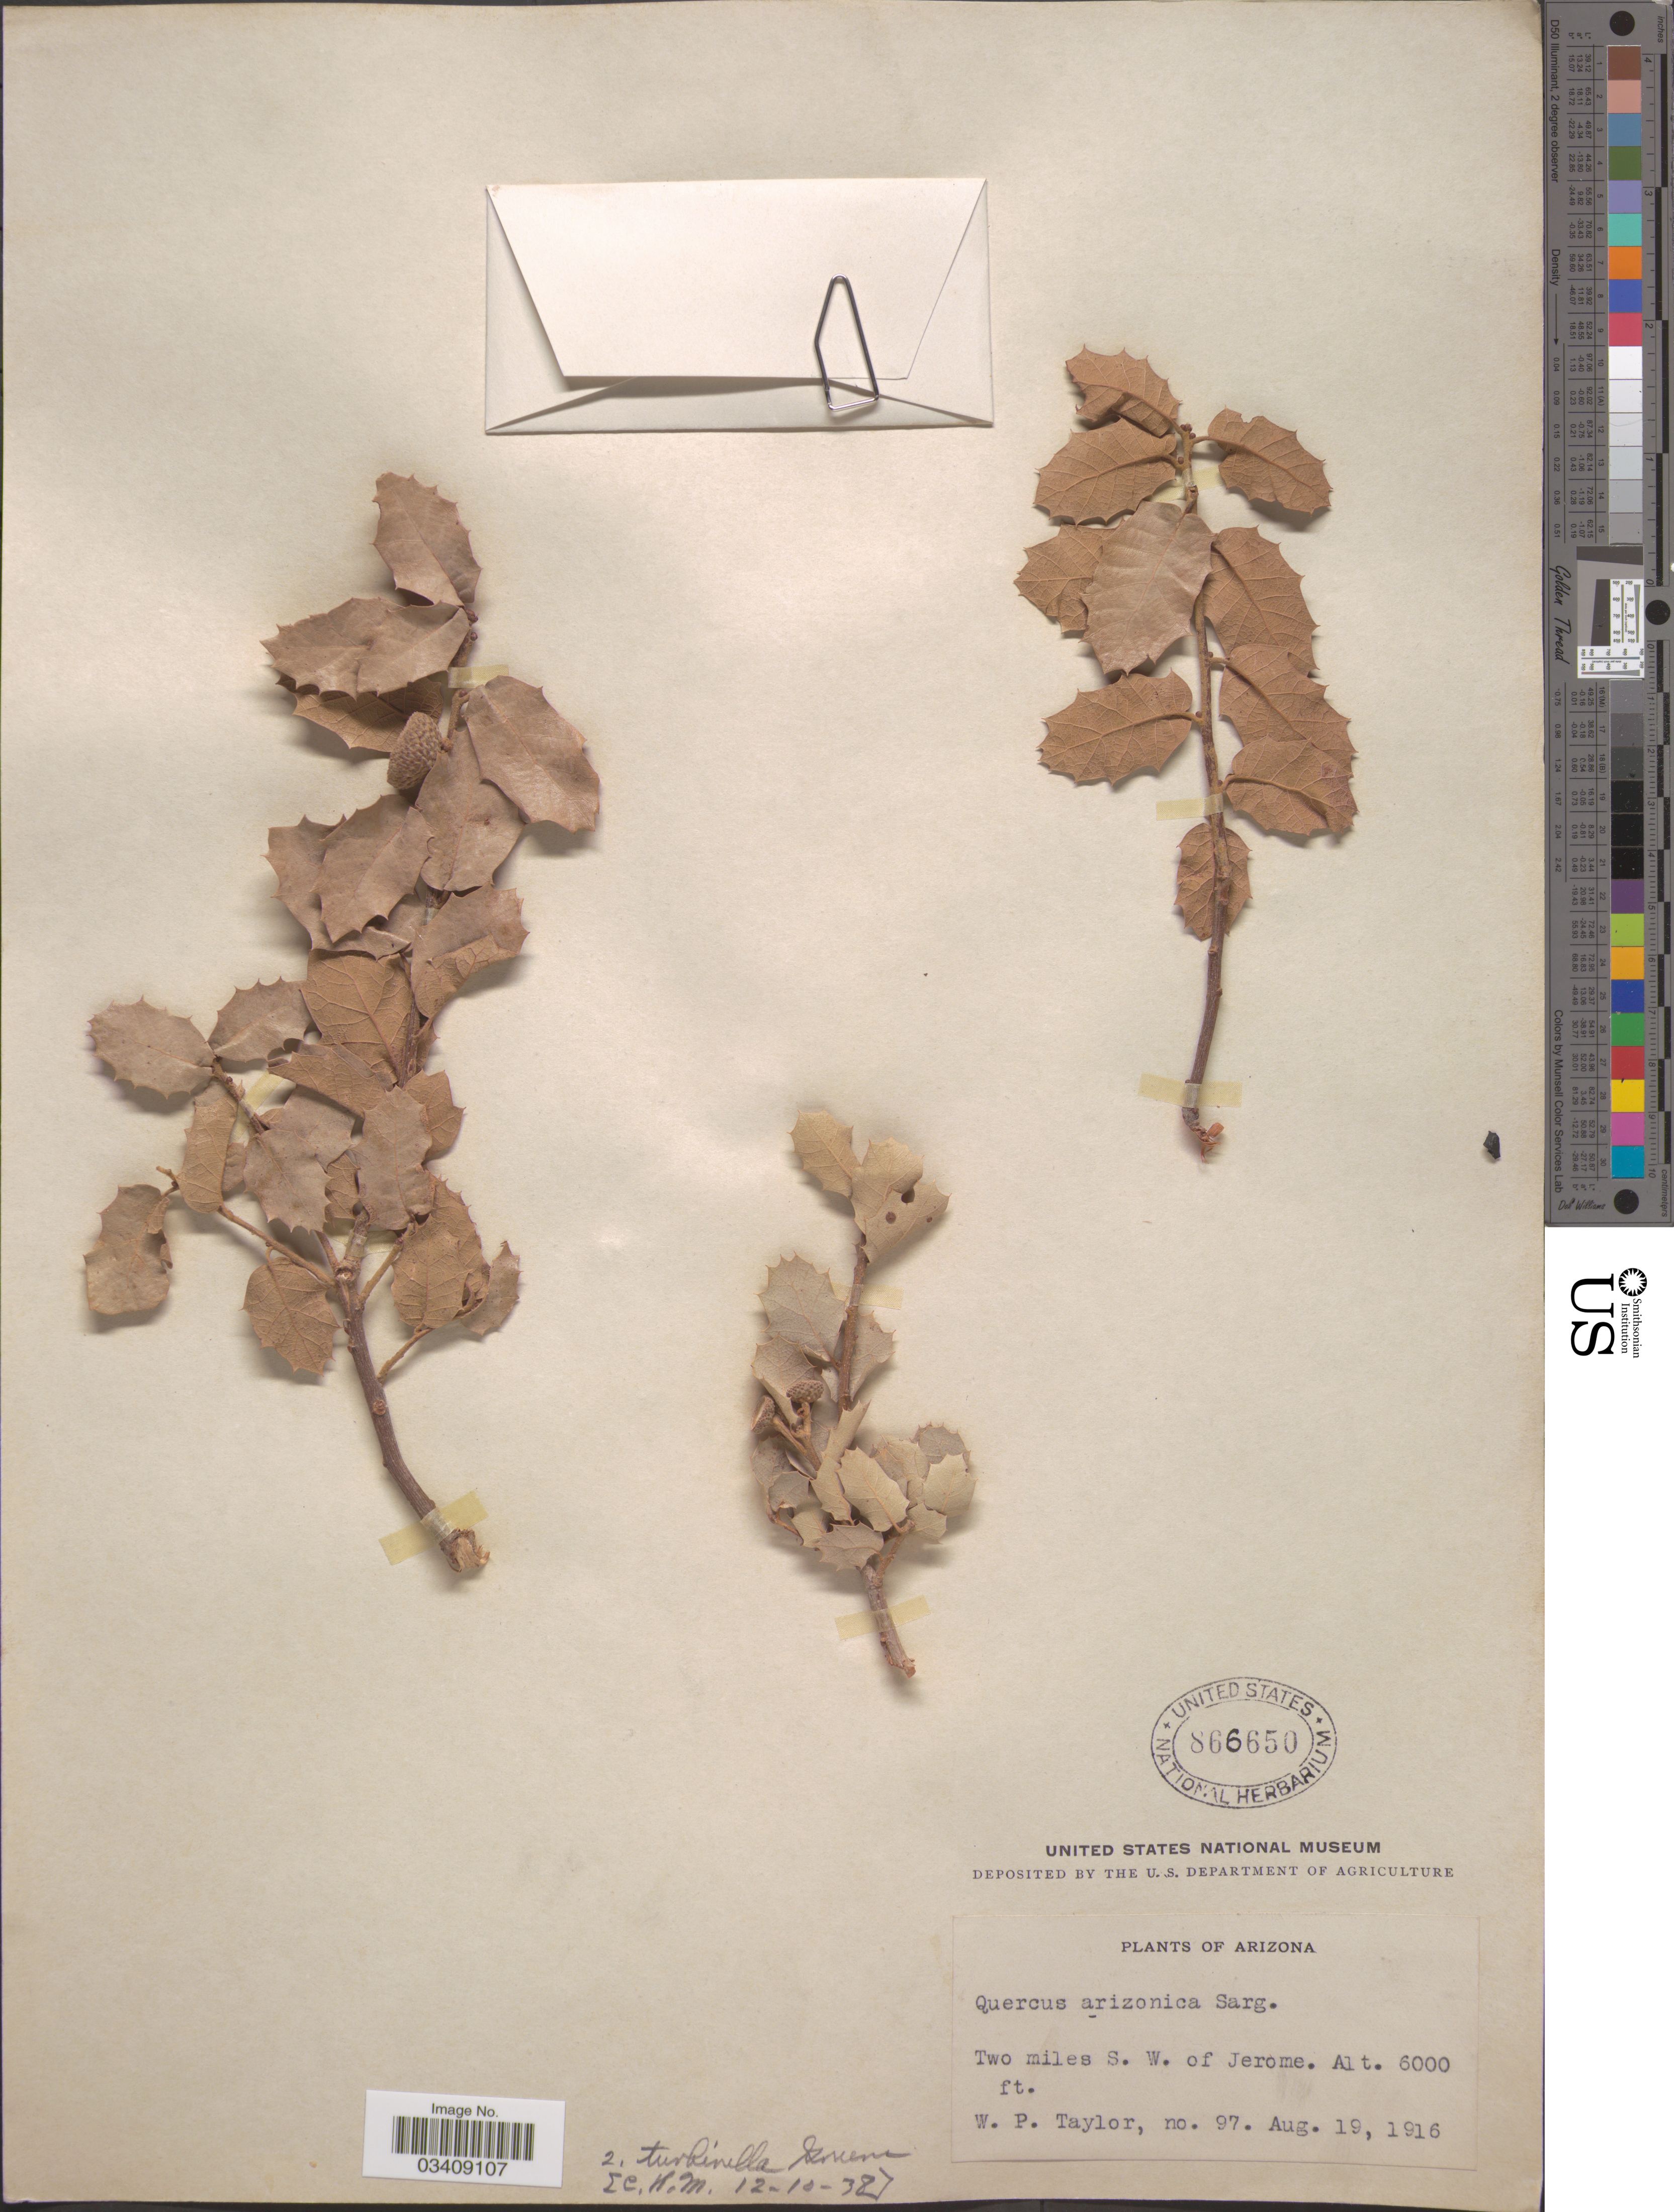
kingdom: Plantae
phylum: Tracheophyta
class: Magnoliopsida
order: Fagales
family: Fagaceae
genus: Quercus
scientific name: Quercus turbinella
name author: Greene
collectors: W. P. Taylor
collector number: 97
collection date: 1916-08-19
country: United States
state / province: Arizona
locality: Two miles S. W. of Jerome.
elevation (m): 1829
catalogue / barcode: US 866650